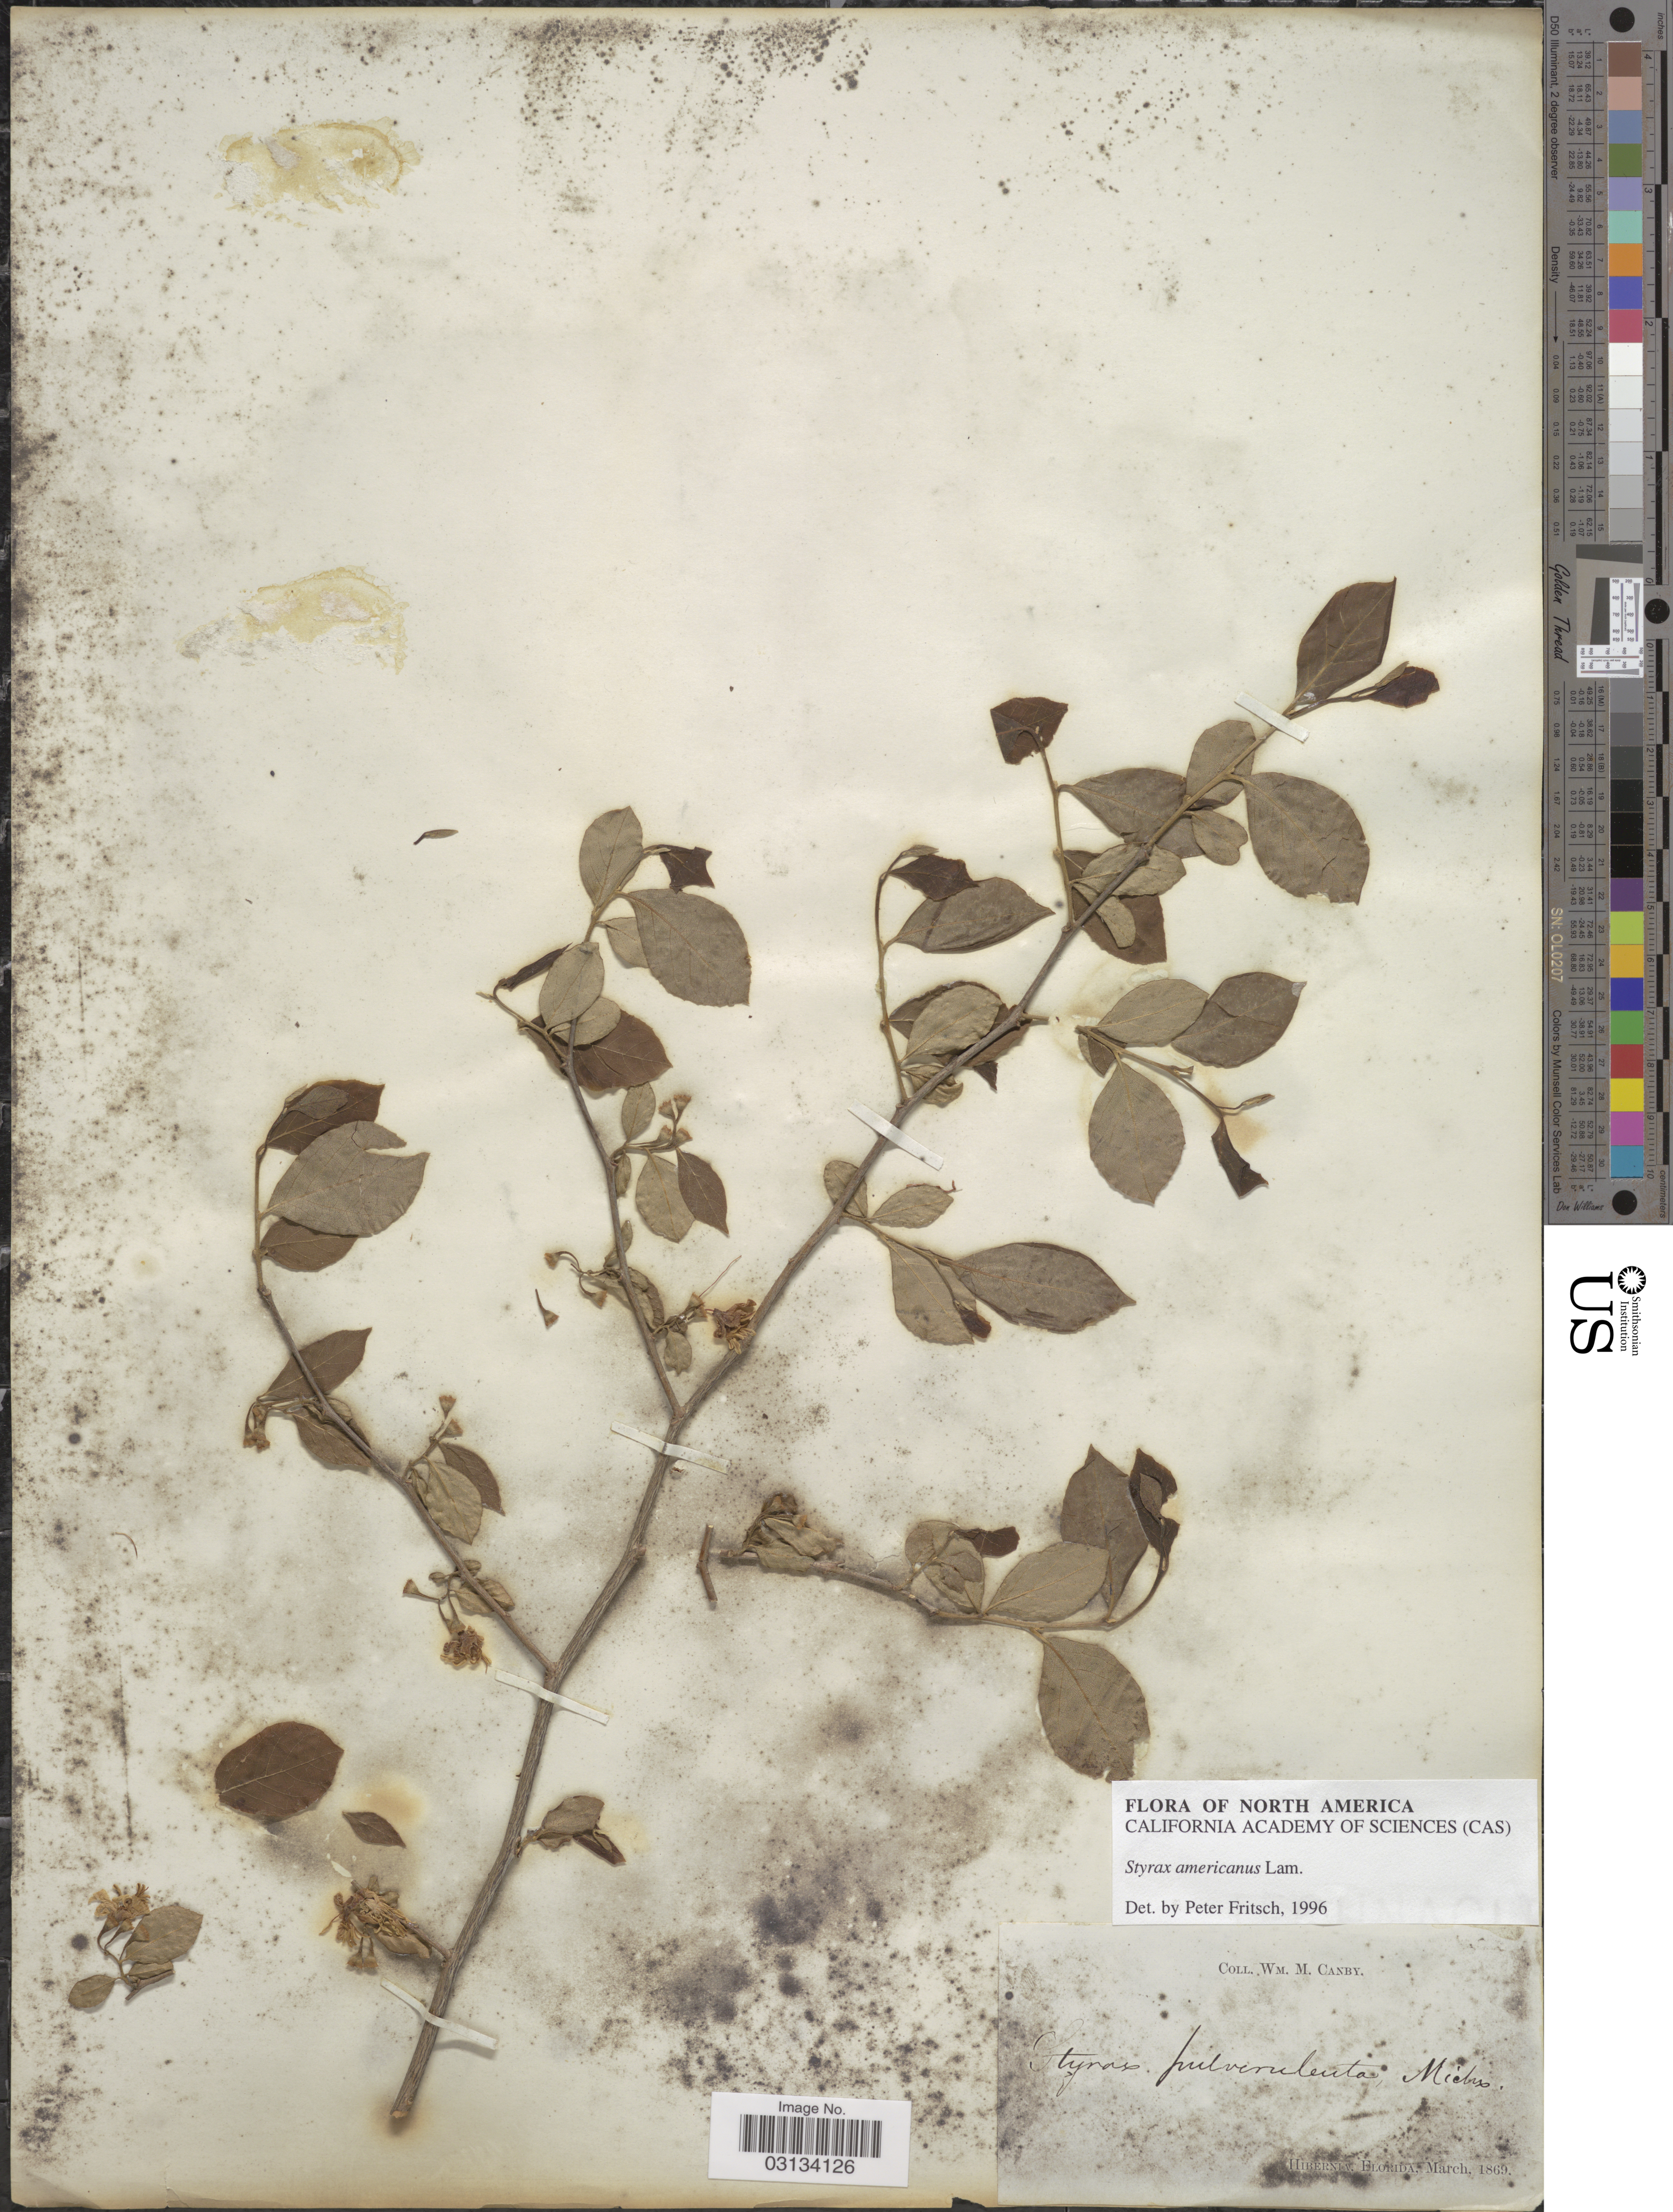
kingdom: Plantae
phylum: Tracheophyta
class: Magnoliopsida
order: Ericales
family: Styracaceae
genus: Styrax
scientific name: Styrax americanus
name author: Lam.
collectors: W. M. Canby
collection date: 1869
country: United States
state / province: Florida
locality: Hibernia.